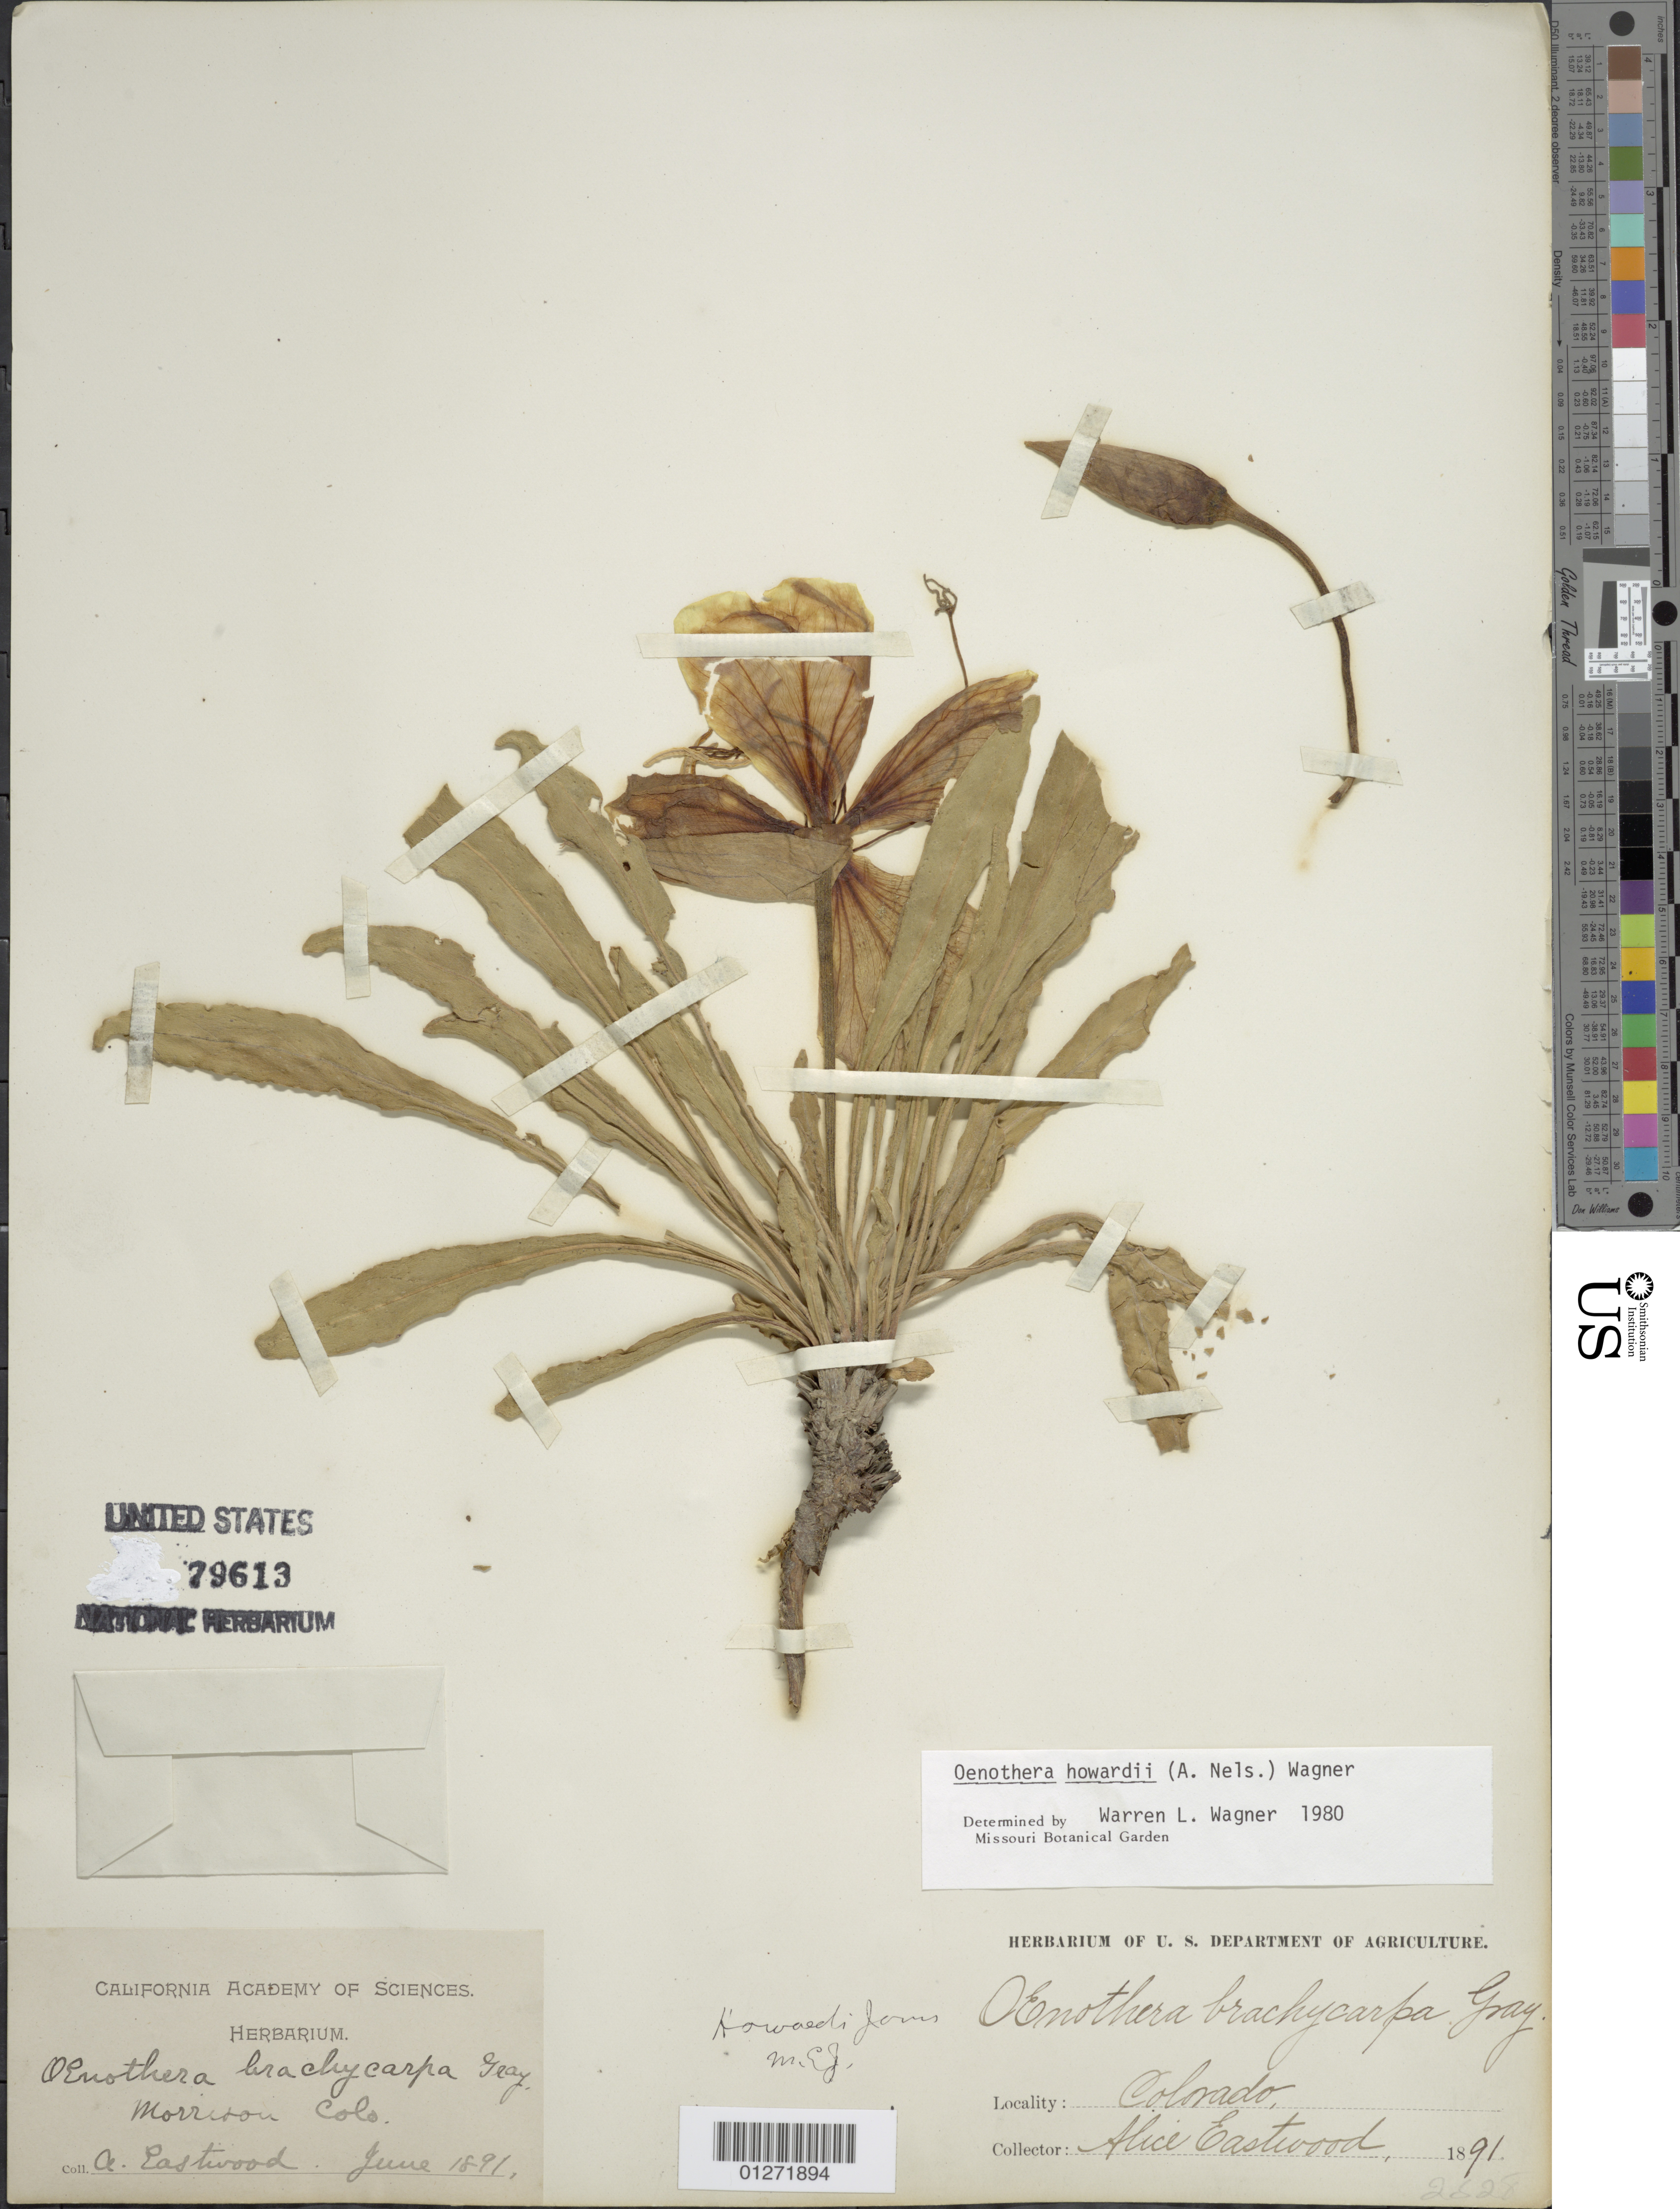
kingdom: Plantae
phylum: Tracheophyta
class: Magnoliopsida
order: Myrtales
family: Onagraceae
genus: Oenothera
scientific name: Oenothera howardii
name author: (A. Nelson) M.E. Jones ex Prain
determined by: Wagner, W. L., (BOT), Smithsonian Institution - National Museum of Natural History (UNITED STATES)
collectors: A. Eastwood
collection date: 1891-06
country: United States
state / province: Colorado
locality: Morrison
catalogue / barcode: US 79613